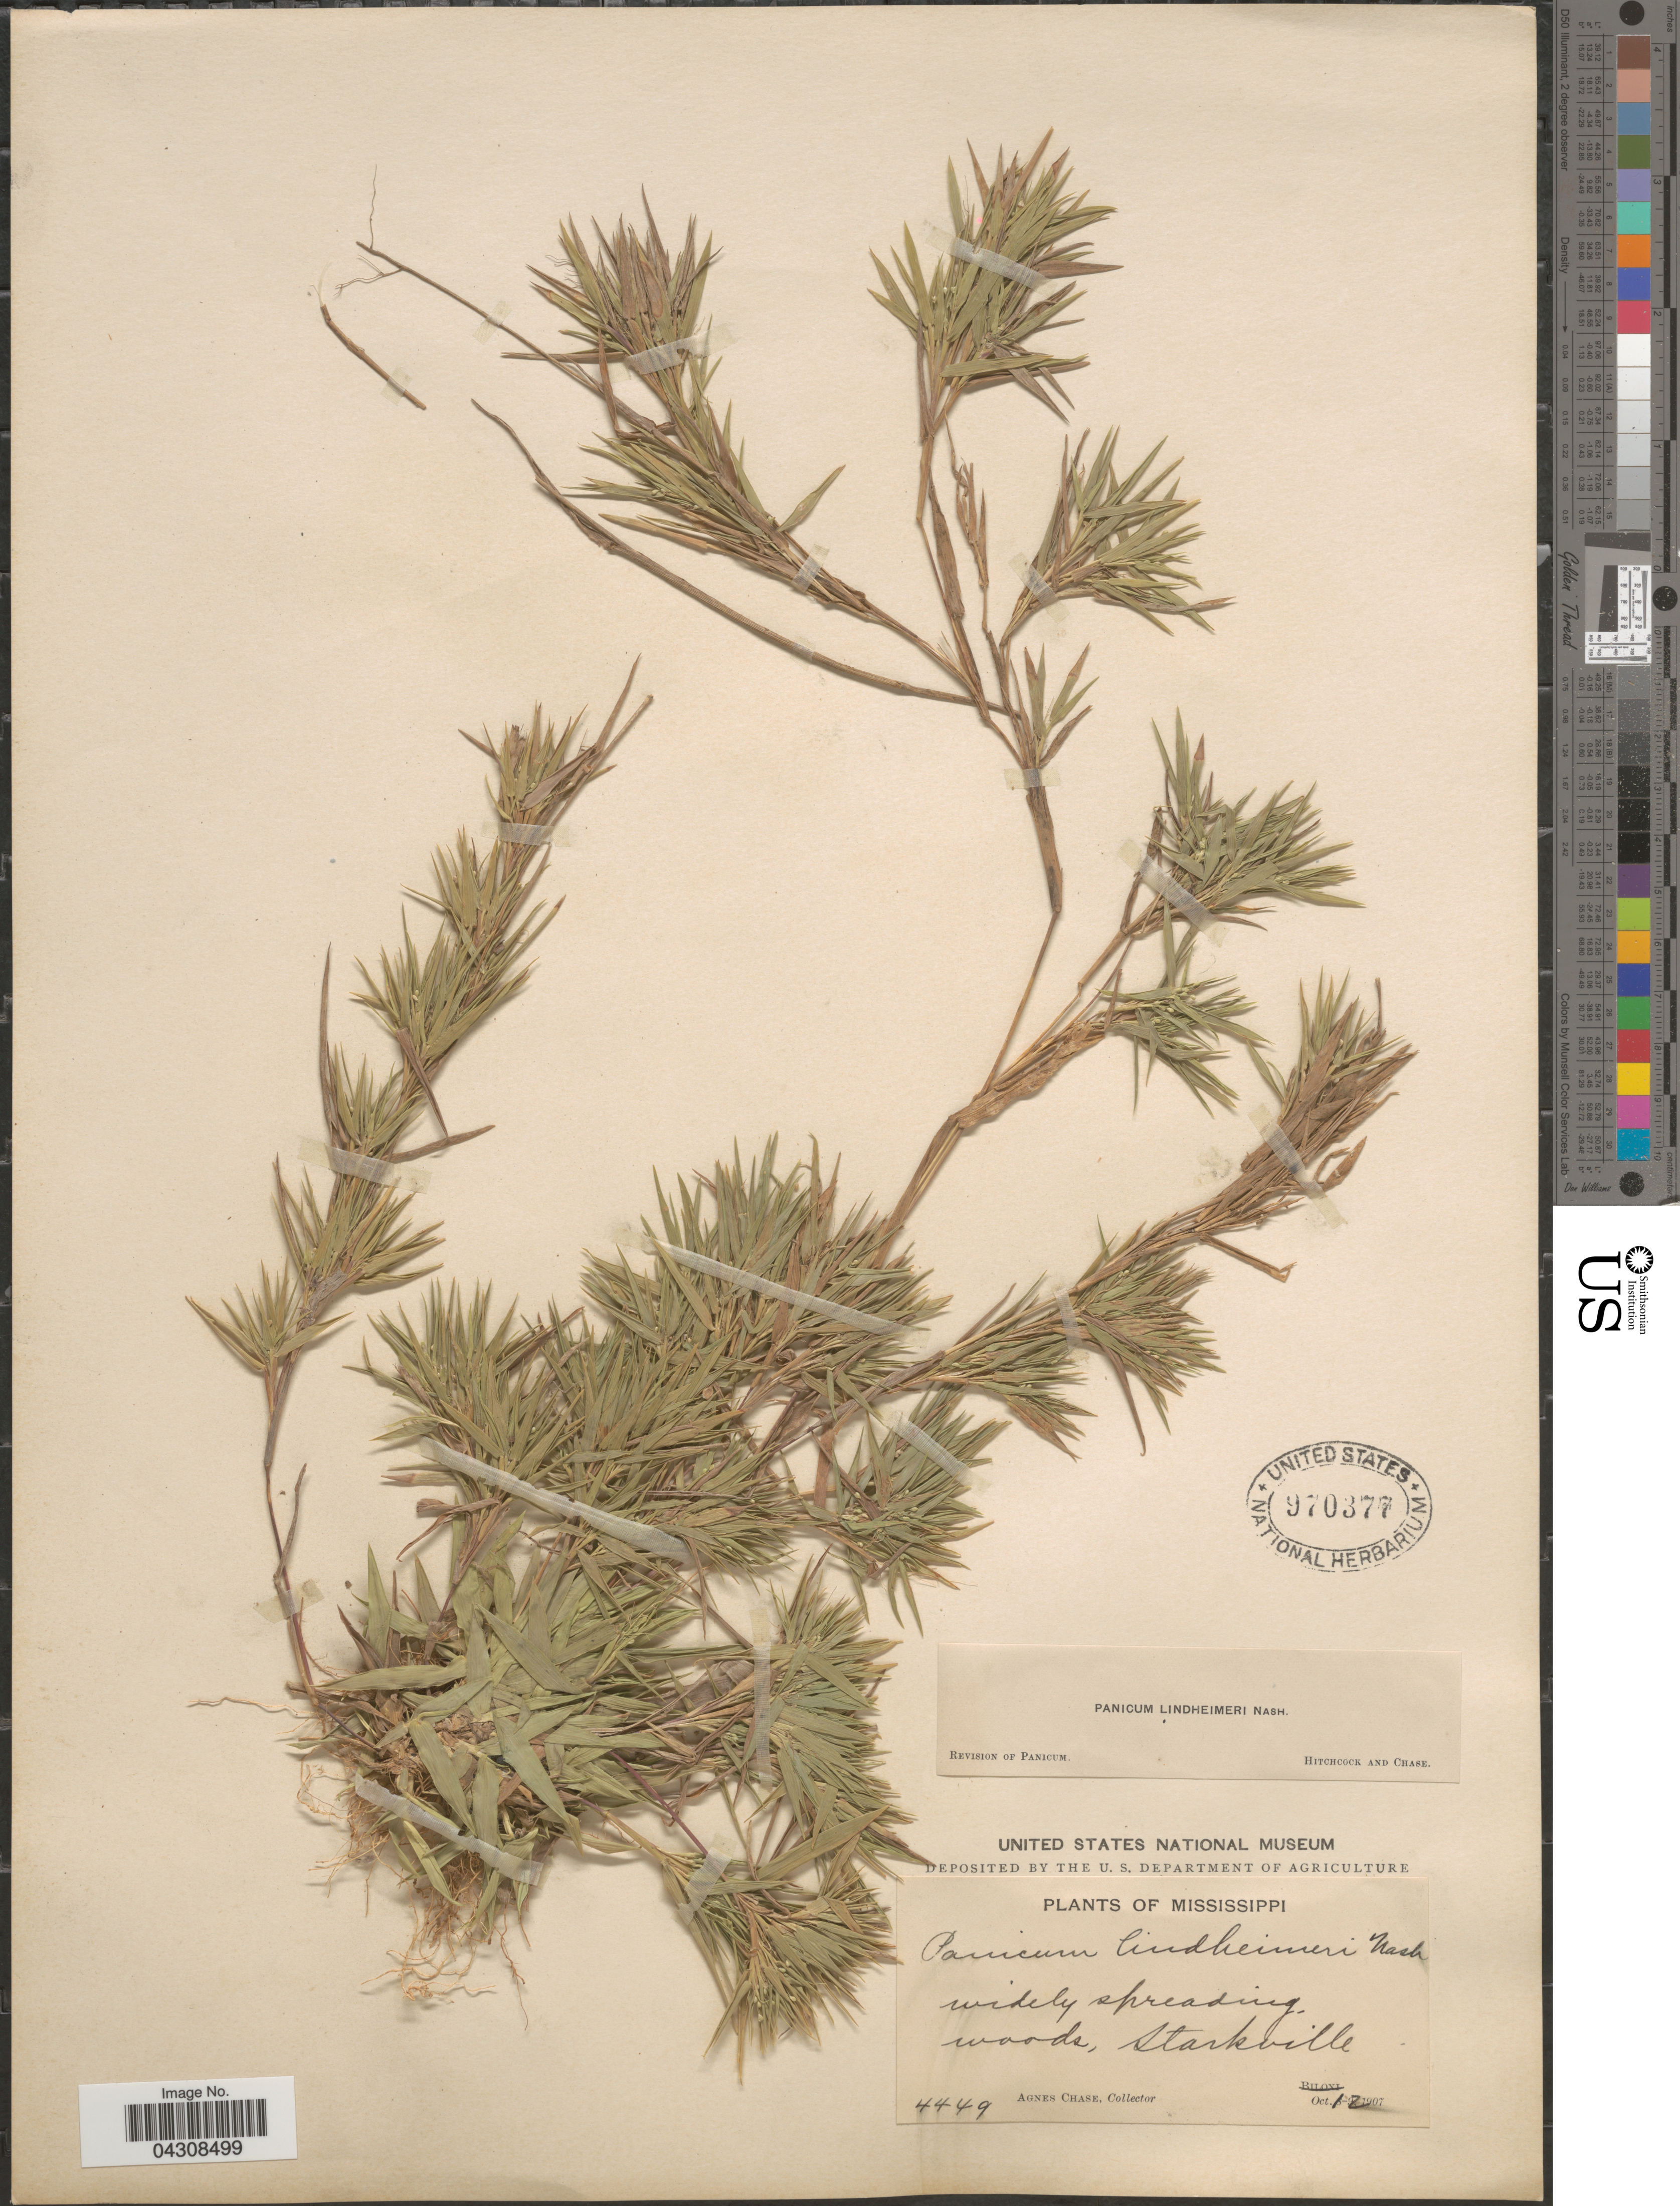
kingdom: Plantae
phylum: Tracheophyta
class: Liliopsida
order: Poales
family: Poaceae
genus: Dichanthelium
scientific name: Dichanthelium acuminatum var. acuminatum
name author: (Sw.) Gould & C.A. Clark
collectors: A. Chase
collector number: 4449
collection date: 1907-10-12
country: United States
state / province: Mississippi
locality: Widely spreading woods, Starkville.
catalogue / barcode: US 970377